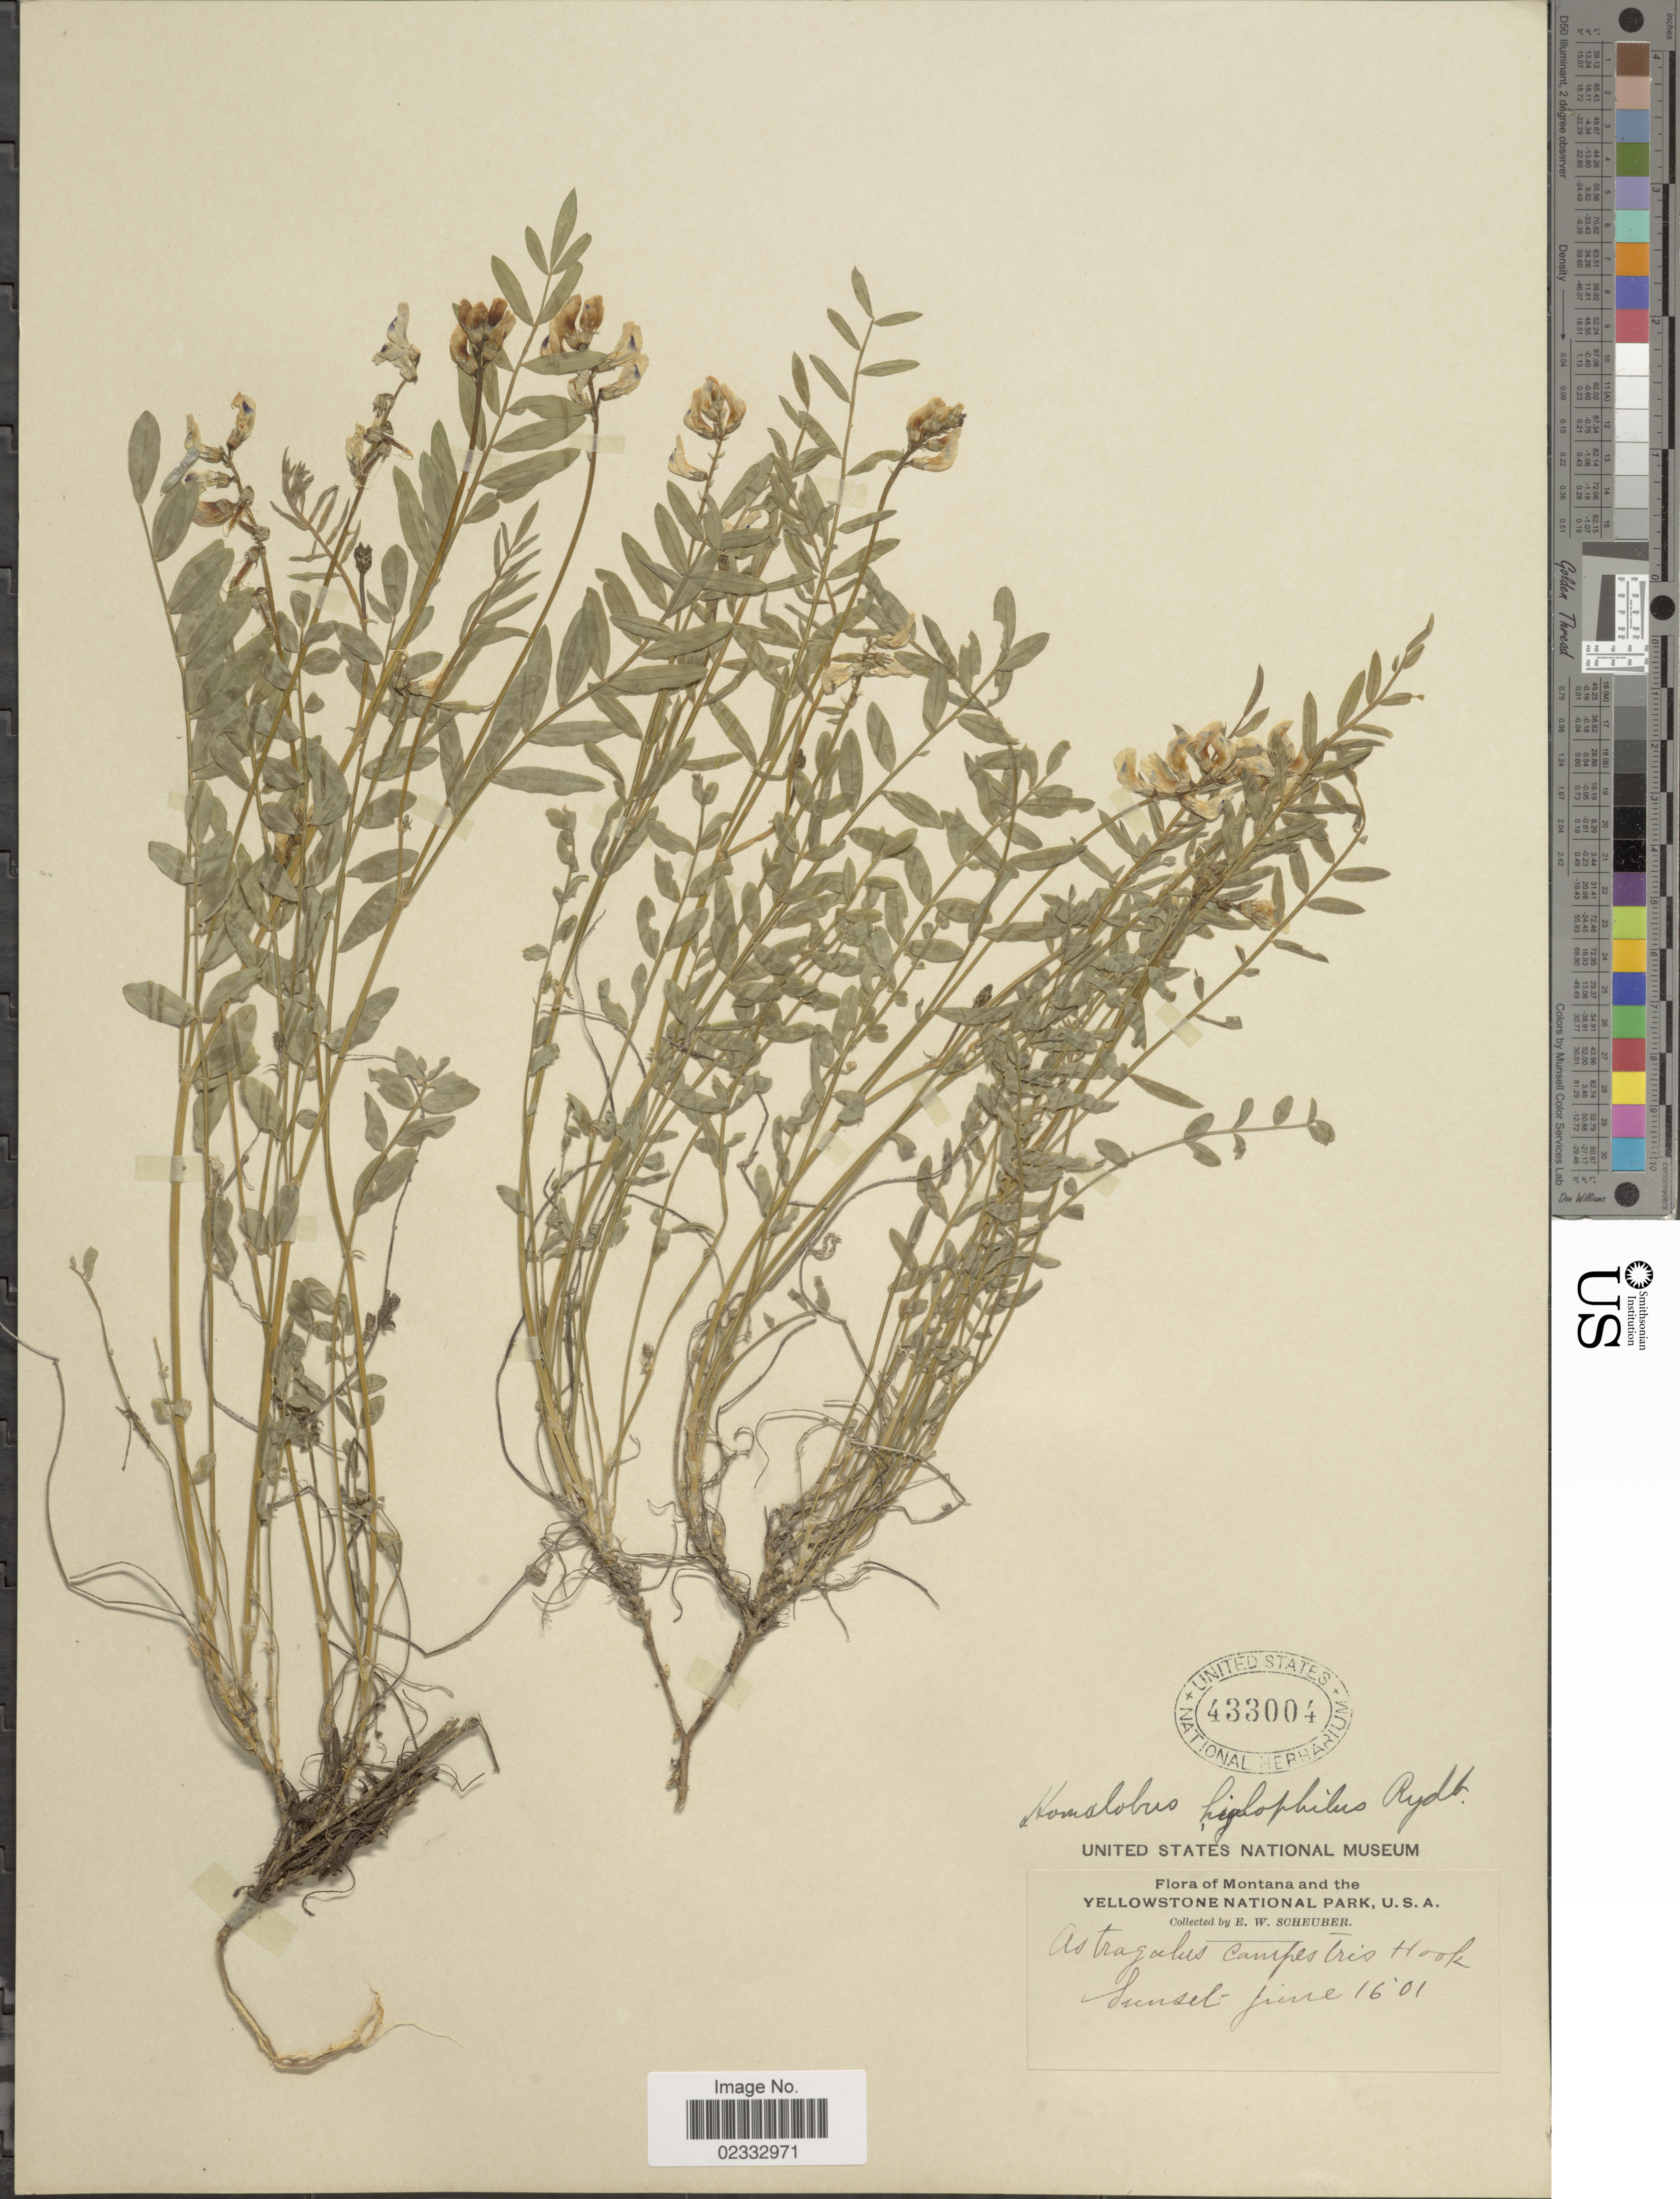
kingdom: Plantae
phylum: Tracheophyta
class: Magnoliopsida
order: Fabales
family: Fabaceae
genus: Astragalus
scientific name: Astragalus miser var. hylophilus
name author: (Rydb.) Barneby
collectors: E. Scheuber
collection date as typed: Transcribed d/m/y: 16/6/1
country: United States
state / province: Montana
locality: Yellowstone National Park, Sunsel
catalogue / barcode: US 433004